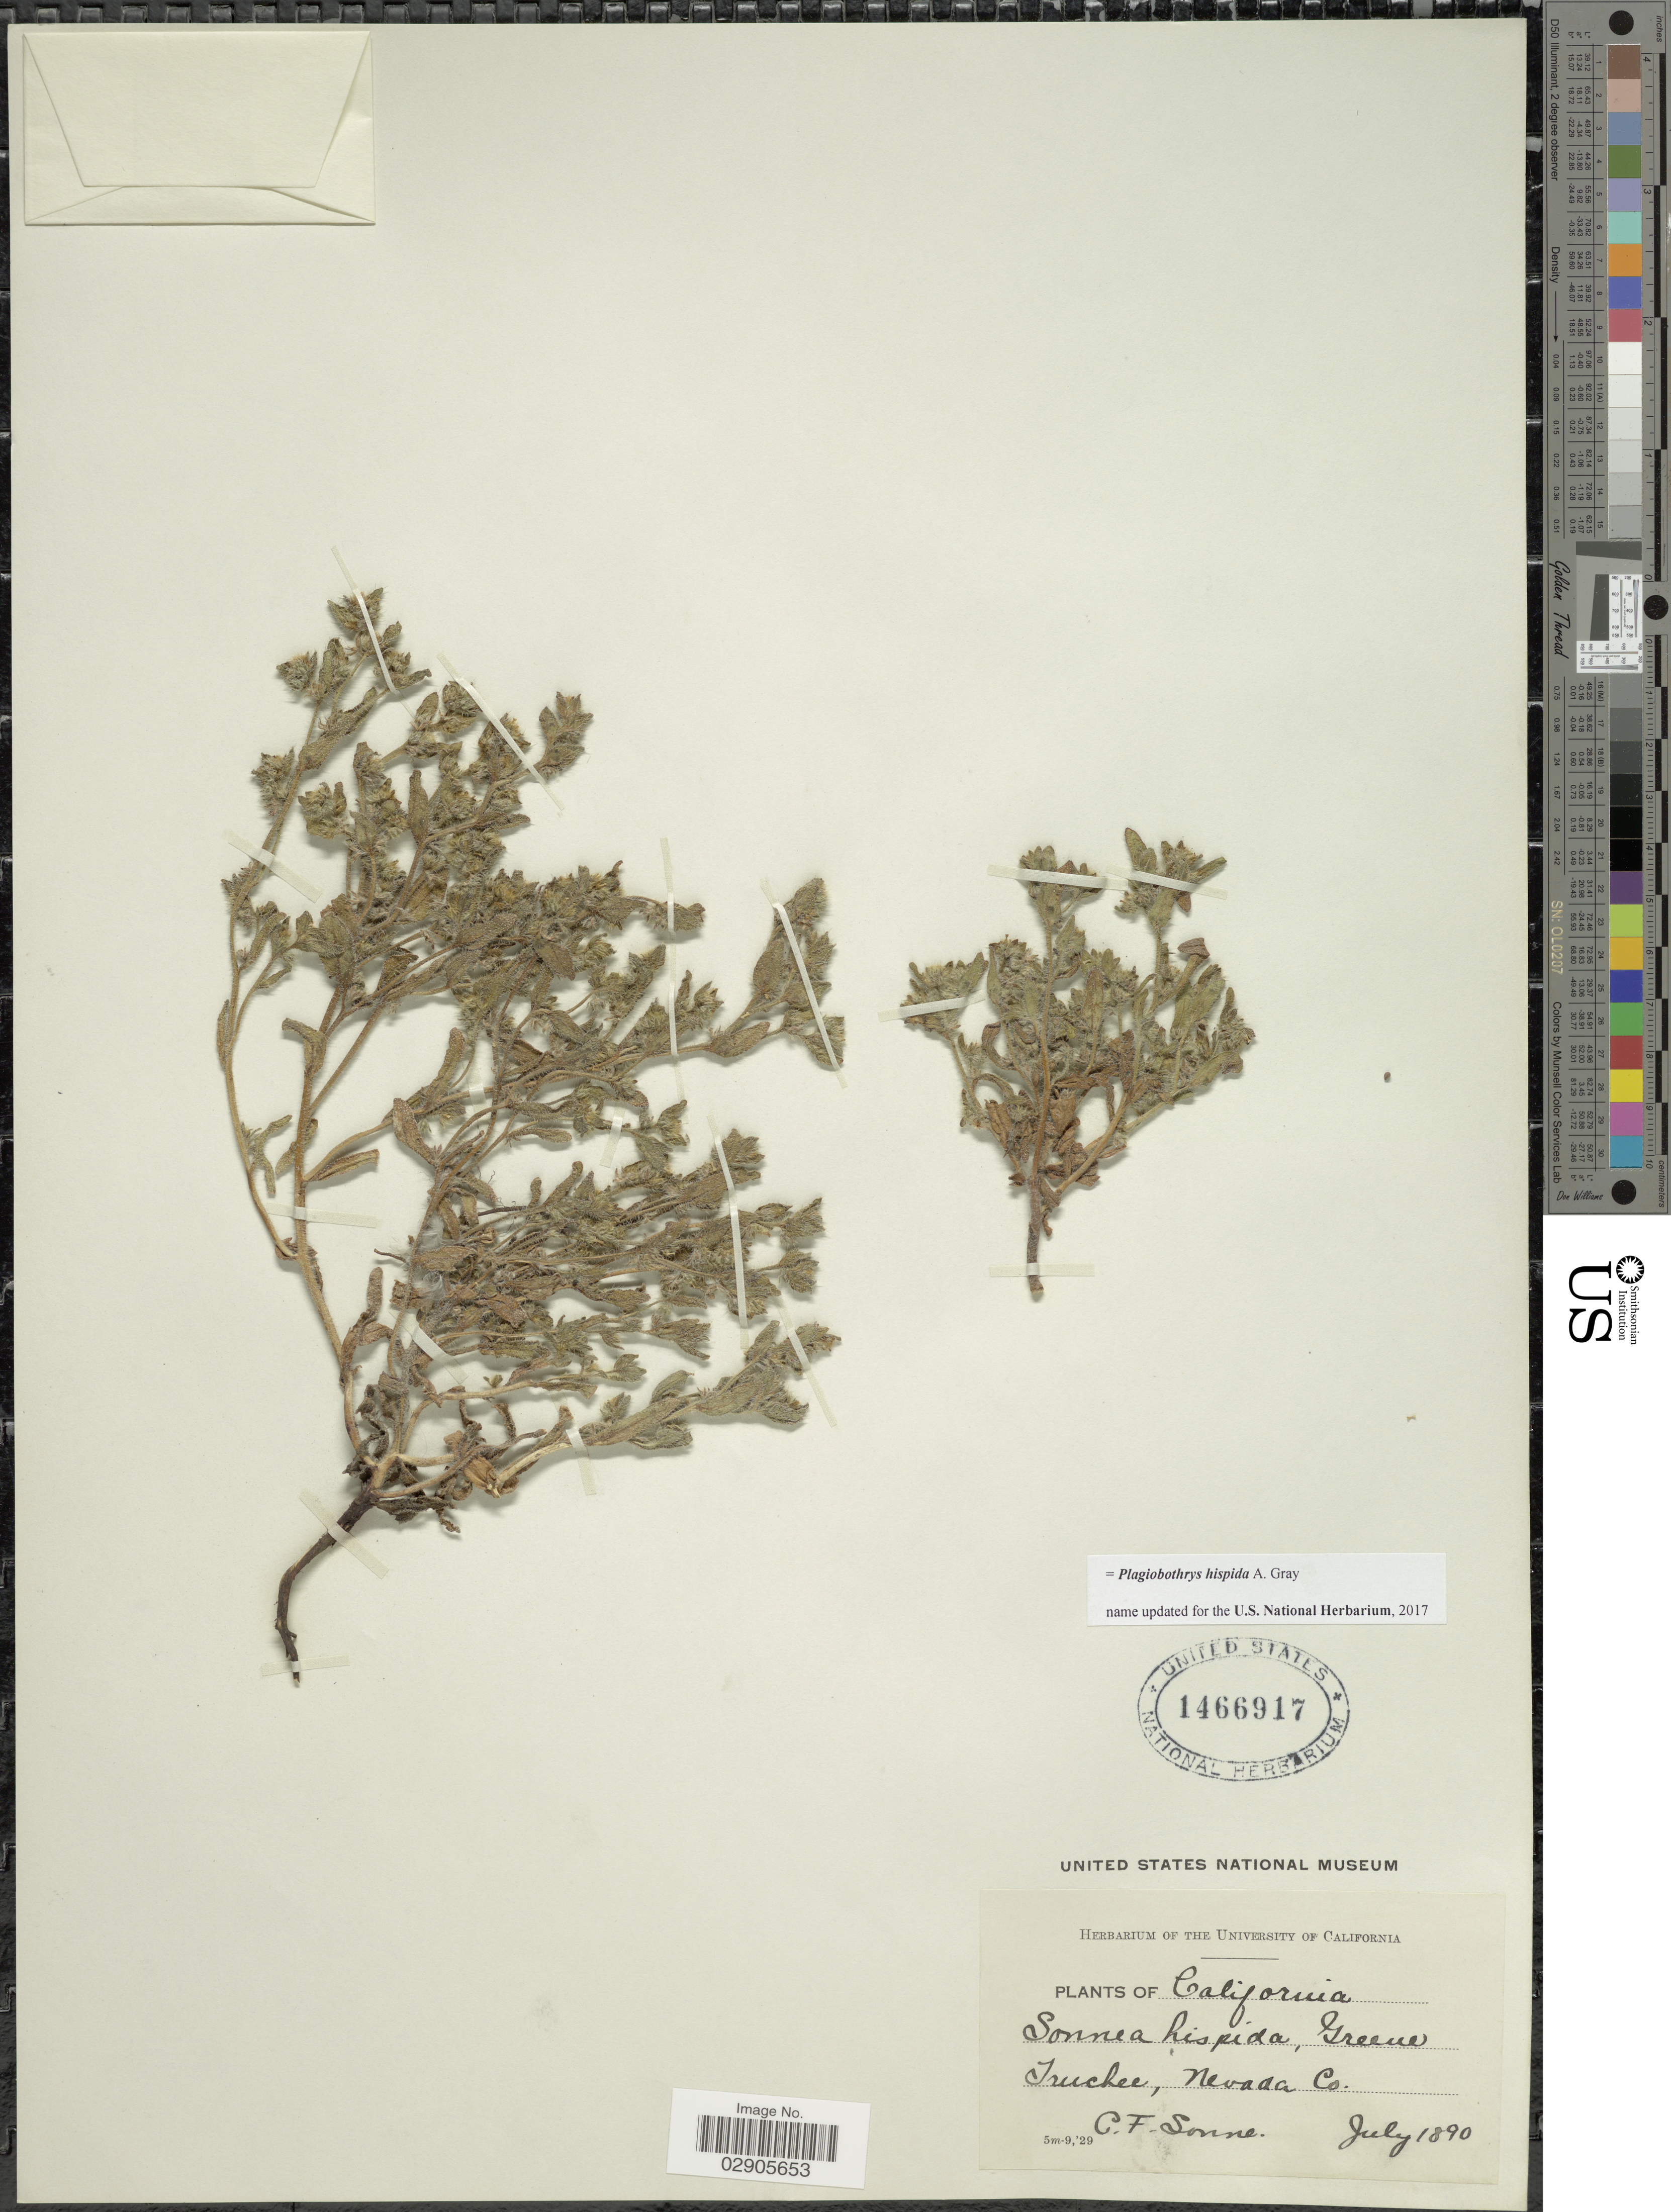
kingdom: Plantae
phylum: Tracheophyta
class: Magnoliopsida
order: Boraginales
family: Boraginaceae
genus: Plagiobothrys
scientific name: Plagiobothrys hispida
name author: A. Gray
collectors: C. Sonne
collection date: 1890-07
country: United States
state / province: California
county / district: Nevada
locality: Truckee, Nevada Co.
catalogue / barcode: US 1466917